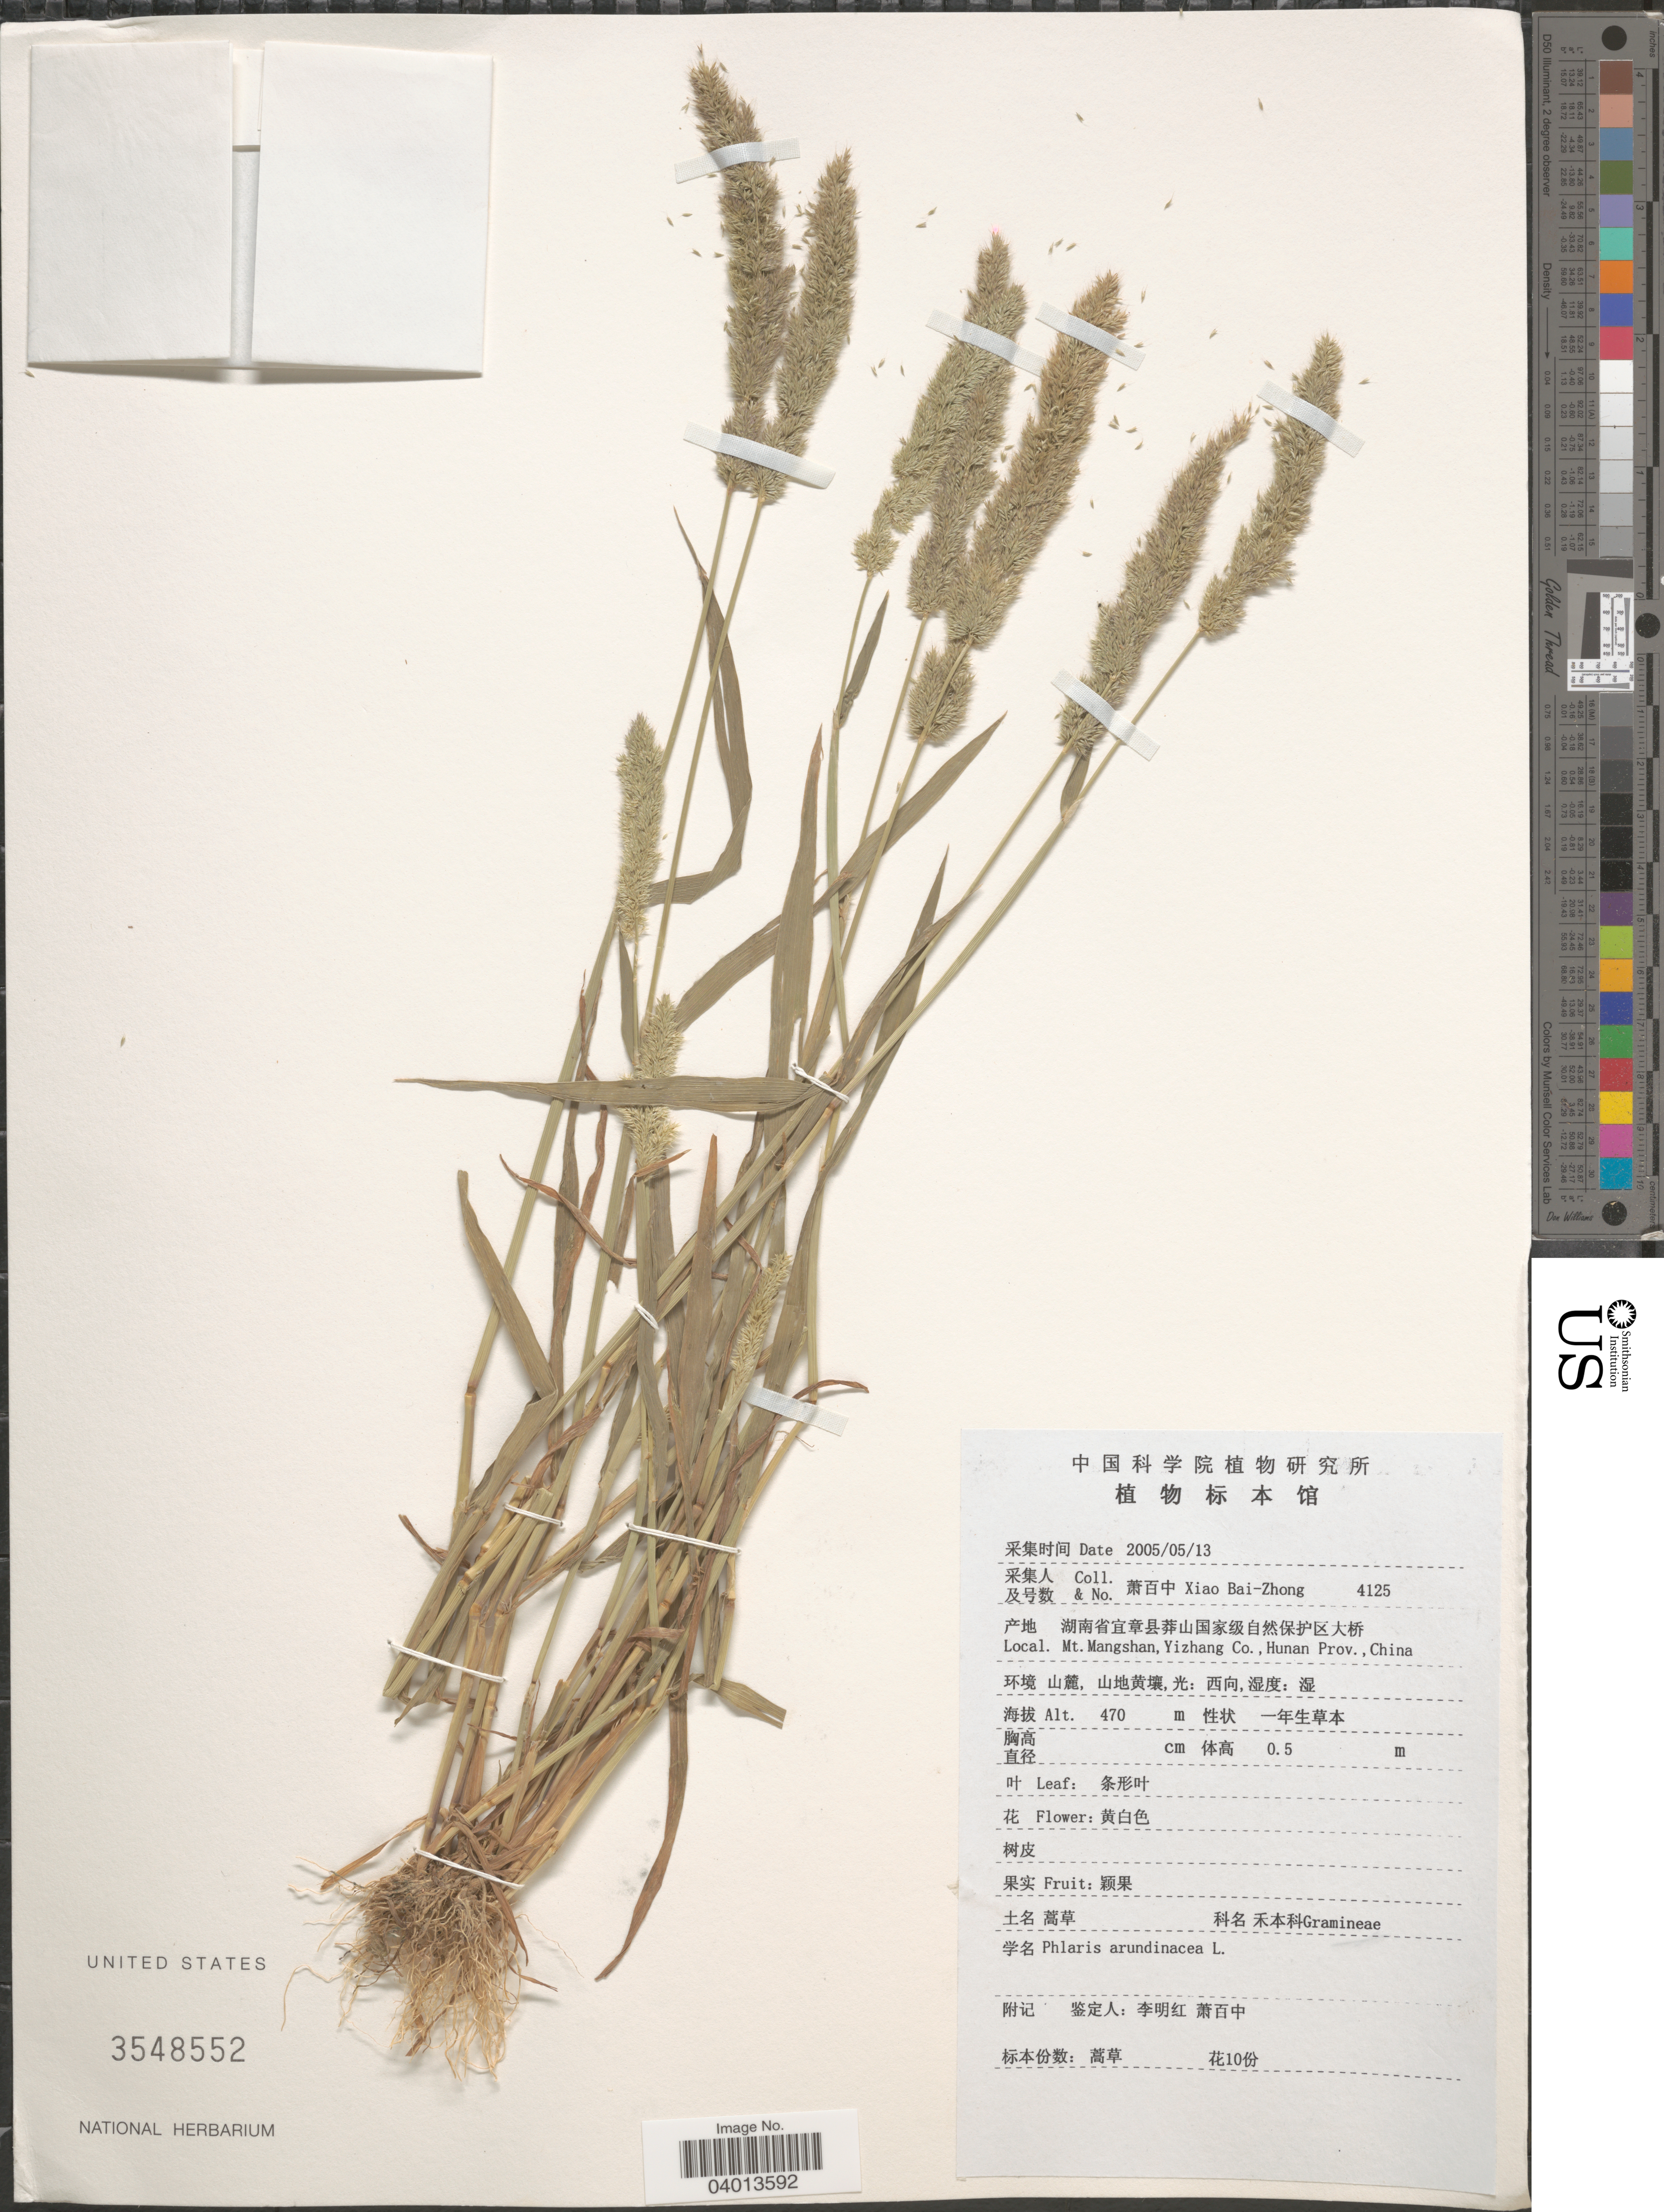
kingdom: Plantae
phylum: Tracheophyta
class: Liliopsida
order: Poales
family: Poaceae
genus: Phalaris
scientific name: Phalaris arundinacea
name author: L.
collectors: B. Z. Xiao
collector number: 4125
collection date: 2005-05-13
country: China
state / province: Hunan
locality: Mt. Mangshan, Yizhang Co.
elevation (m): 470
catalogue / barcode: US 3548552